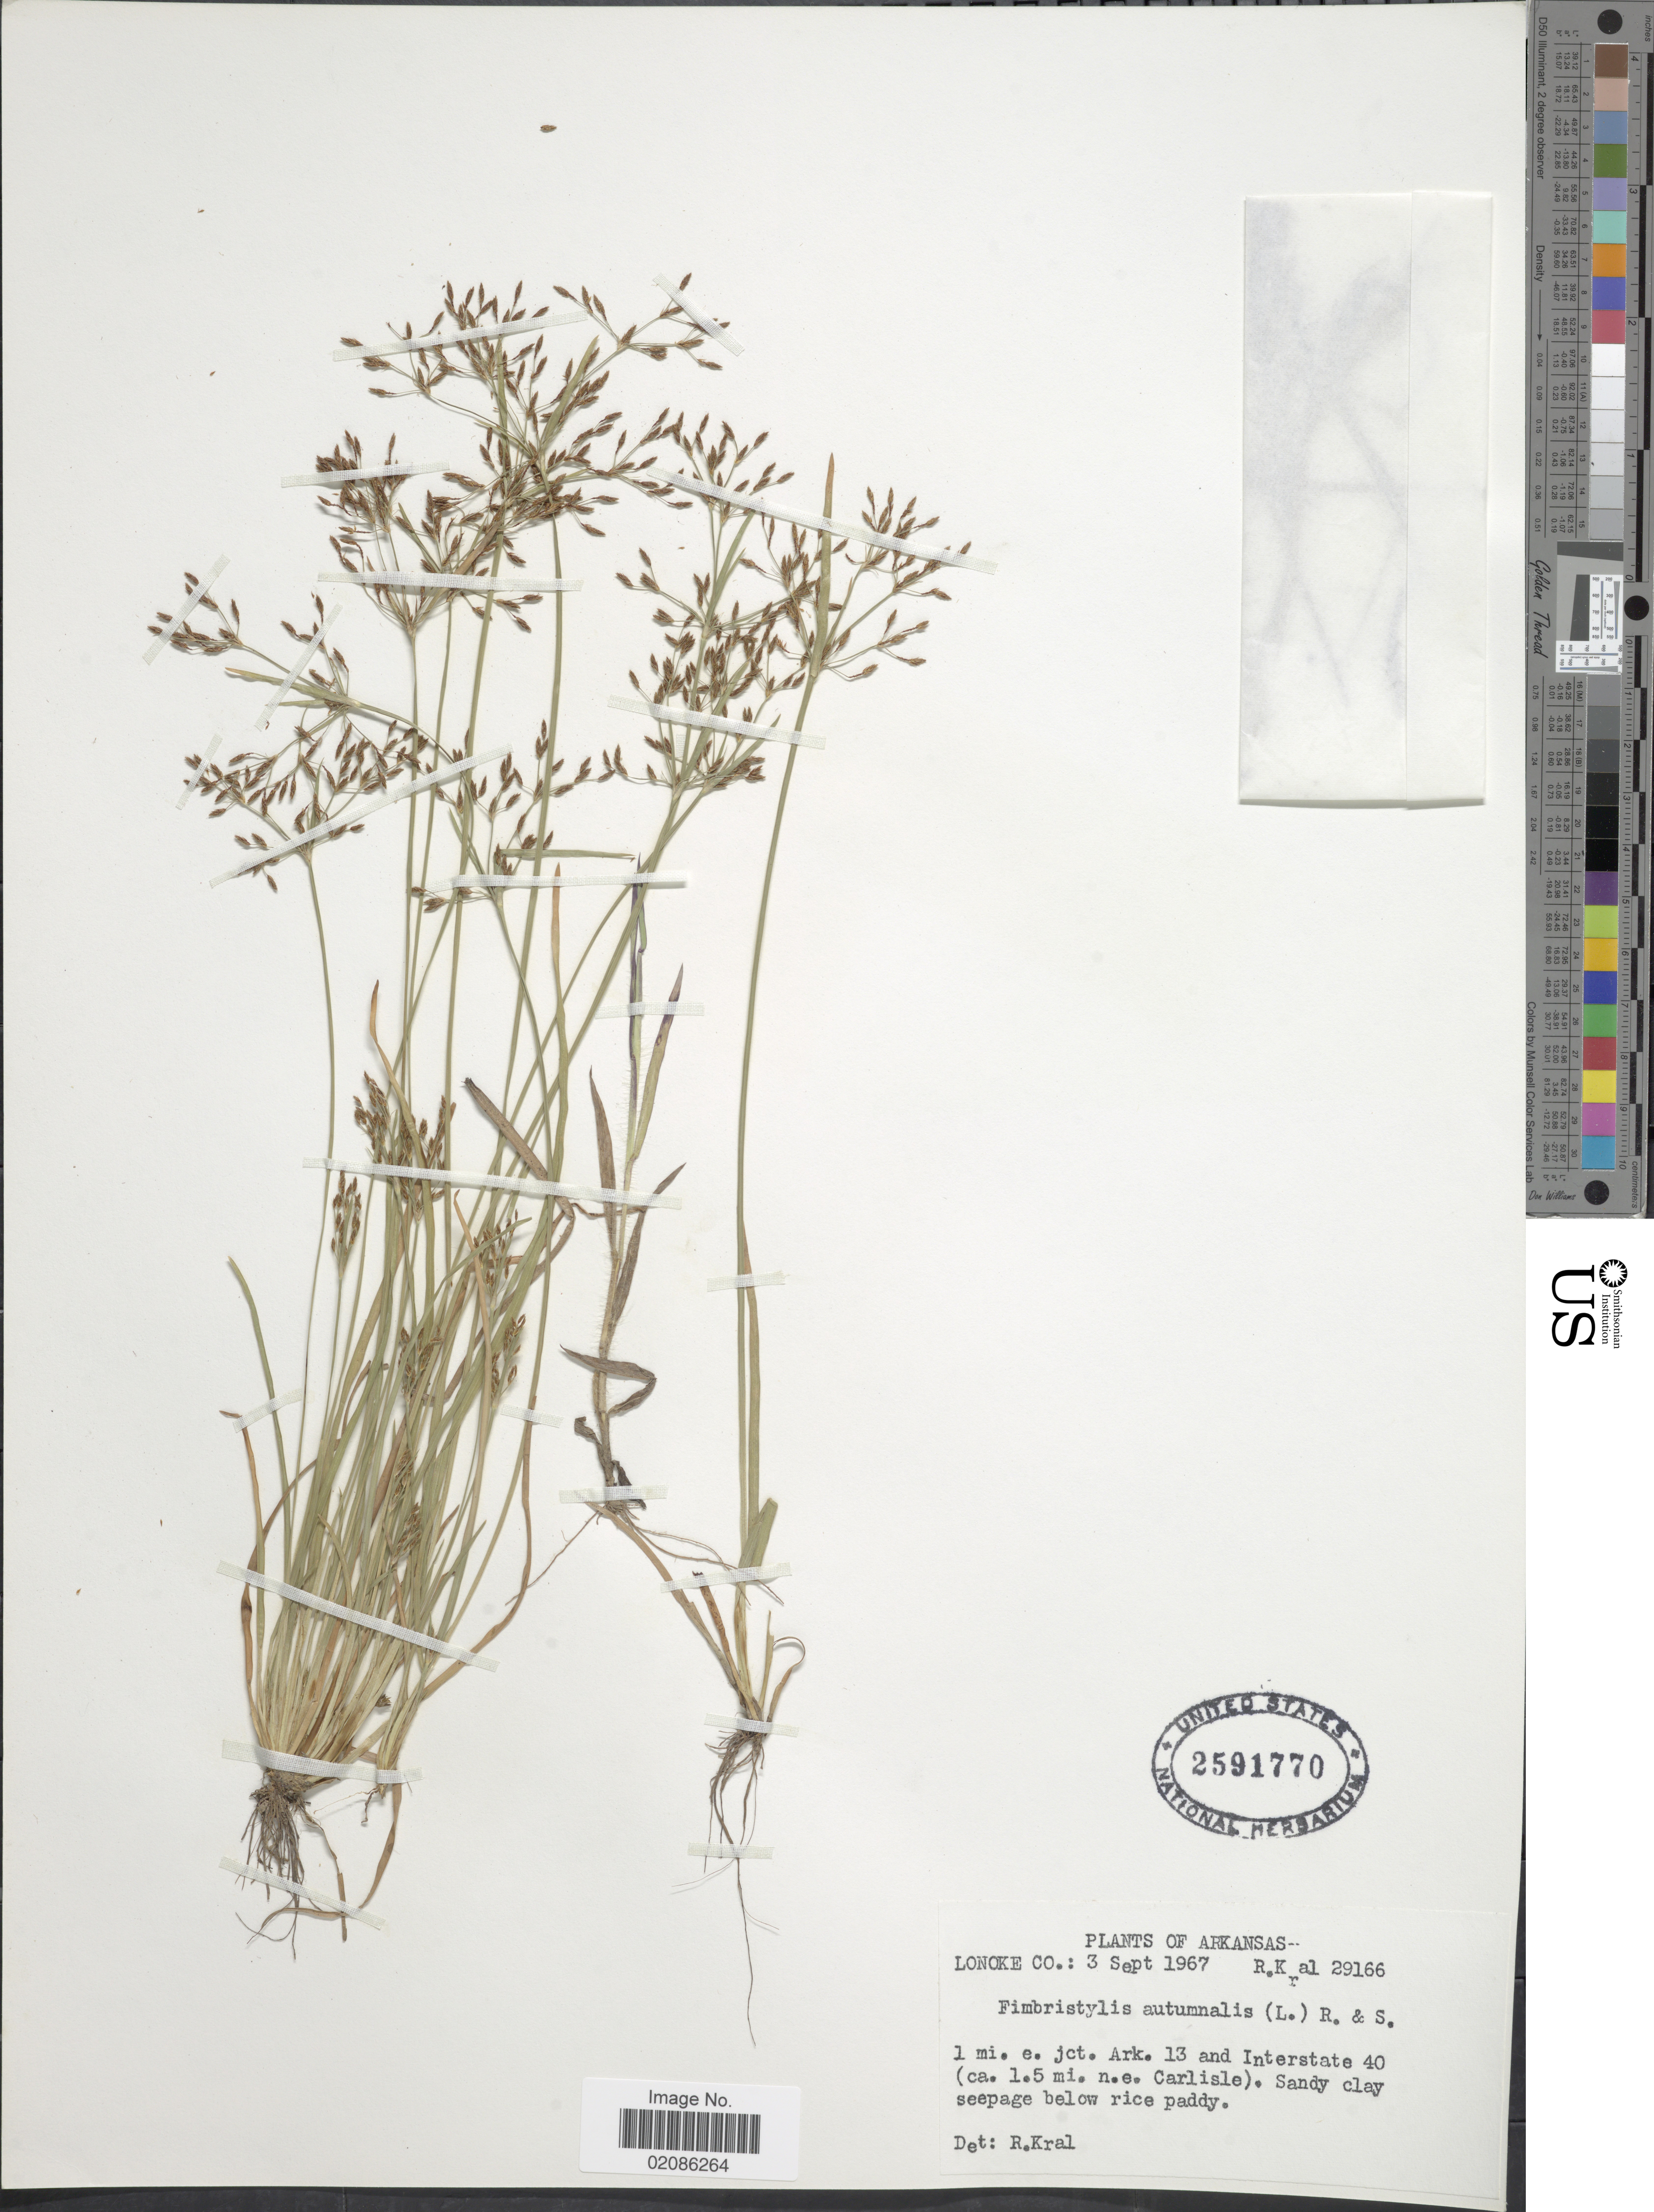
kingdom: Plantae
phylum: Tracheophyta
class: Liliopsida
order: Poales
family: Cyperaceae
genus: Fimbristylis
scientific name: Fimbristylis autumnalis (L.) Roem. & Schult.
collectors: R. Kral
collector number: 29166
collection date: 1967-09-03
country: United States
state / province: Arkansas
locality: Lonoke Co, 1 mi e jct Ark 13 and Interstate 40 (ca. 1.5 mi n.e. Carlisle). Sandy clay seepage below rice paddy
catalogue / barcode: US 2591770